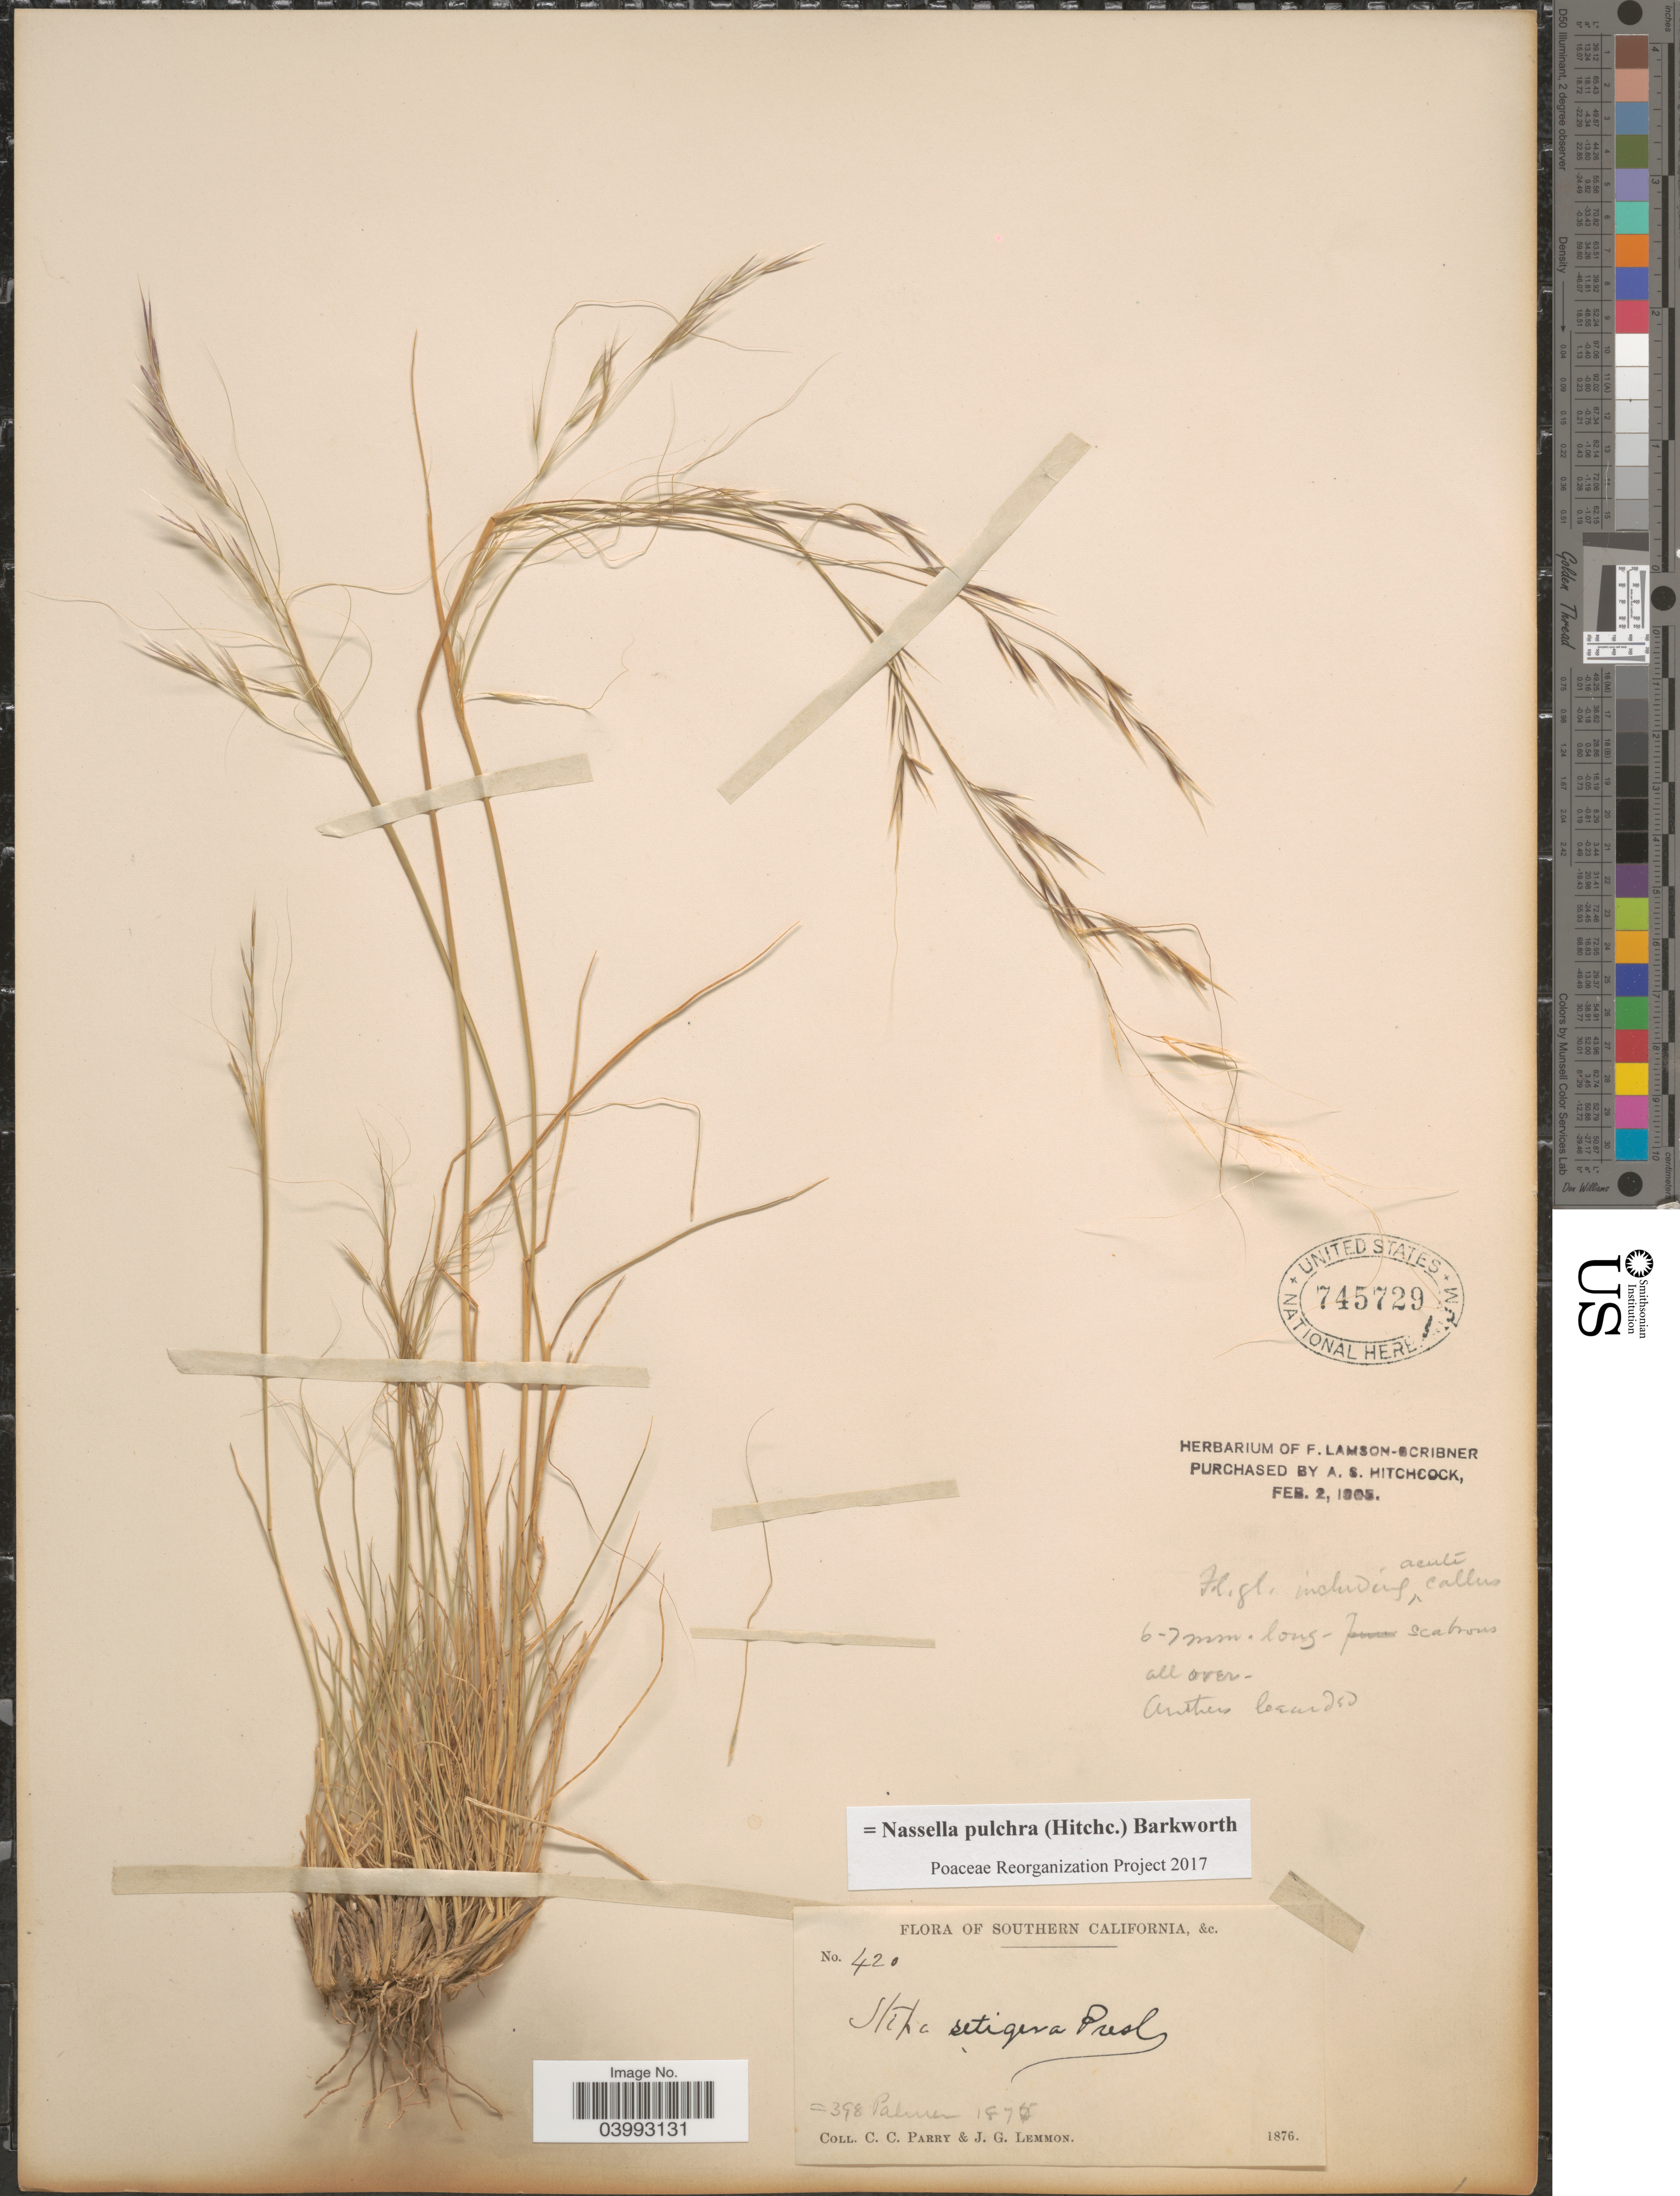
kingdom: Plantae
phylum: Tracheophyta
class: Liliopsida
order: Poales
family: Poaceae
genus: Nassella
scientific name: Nassella pulchra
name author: (Hitchc.) Barkworth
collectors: C. C. Parry & J. Lemmon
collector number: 420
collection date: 1876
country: United States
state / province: California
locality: Southern California.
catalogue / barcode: US 745729